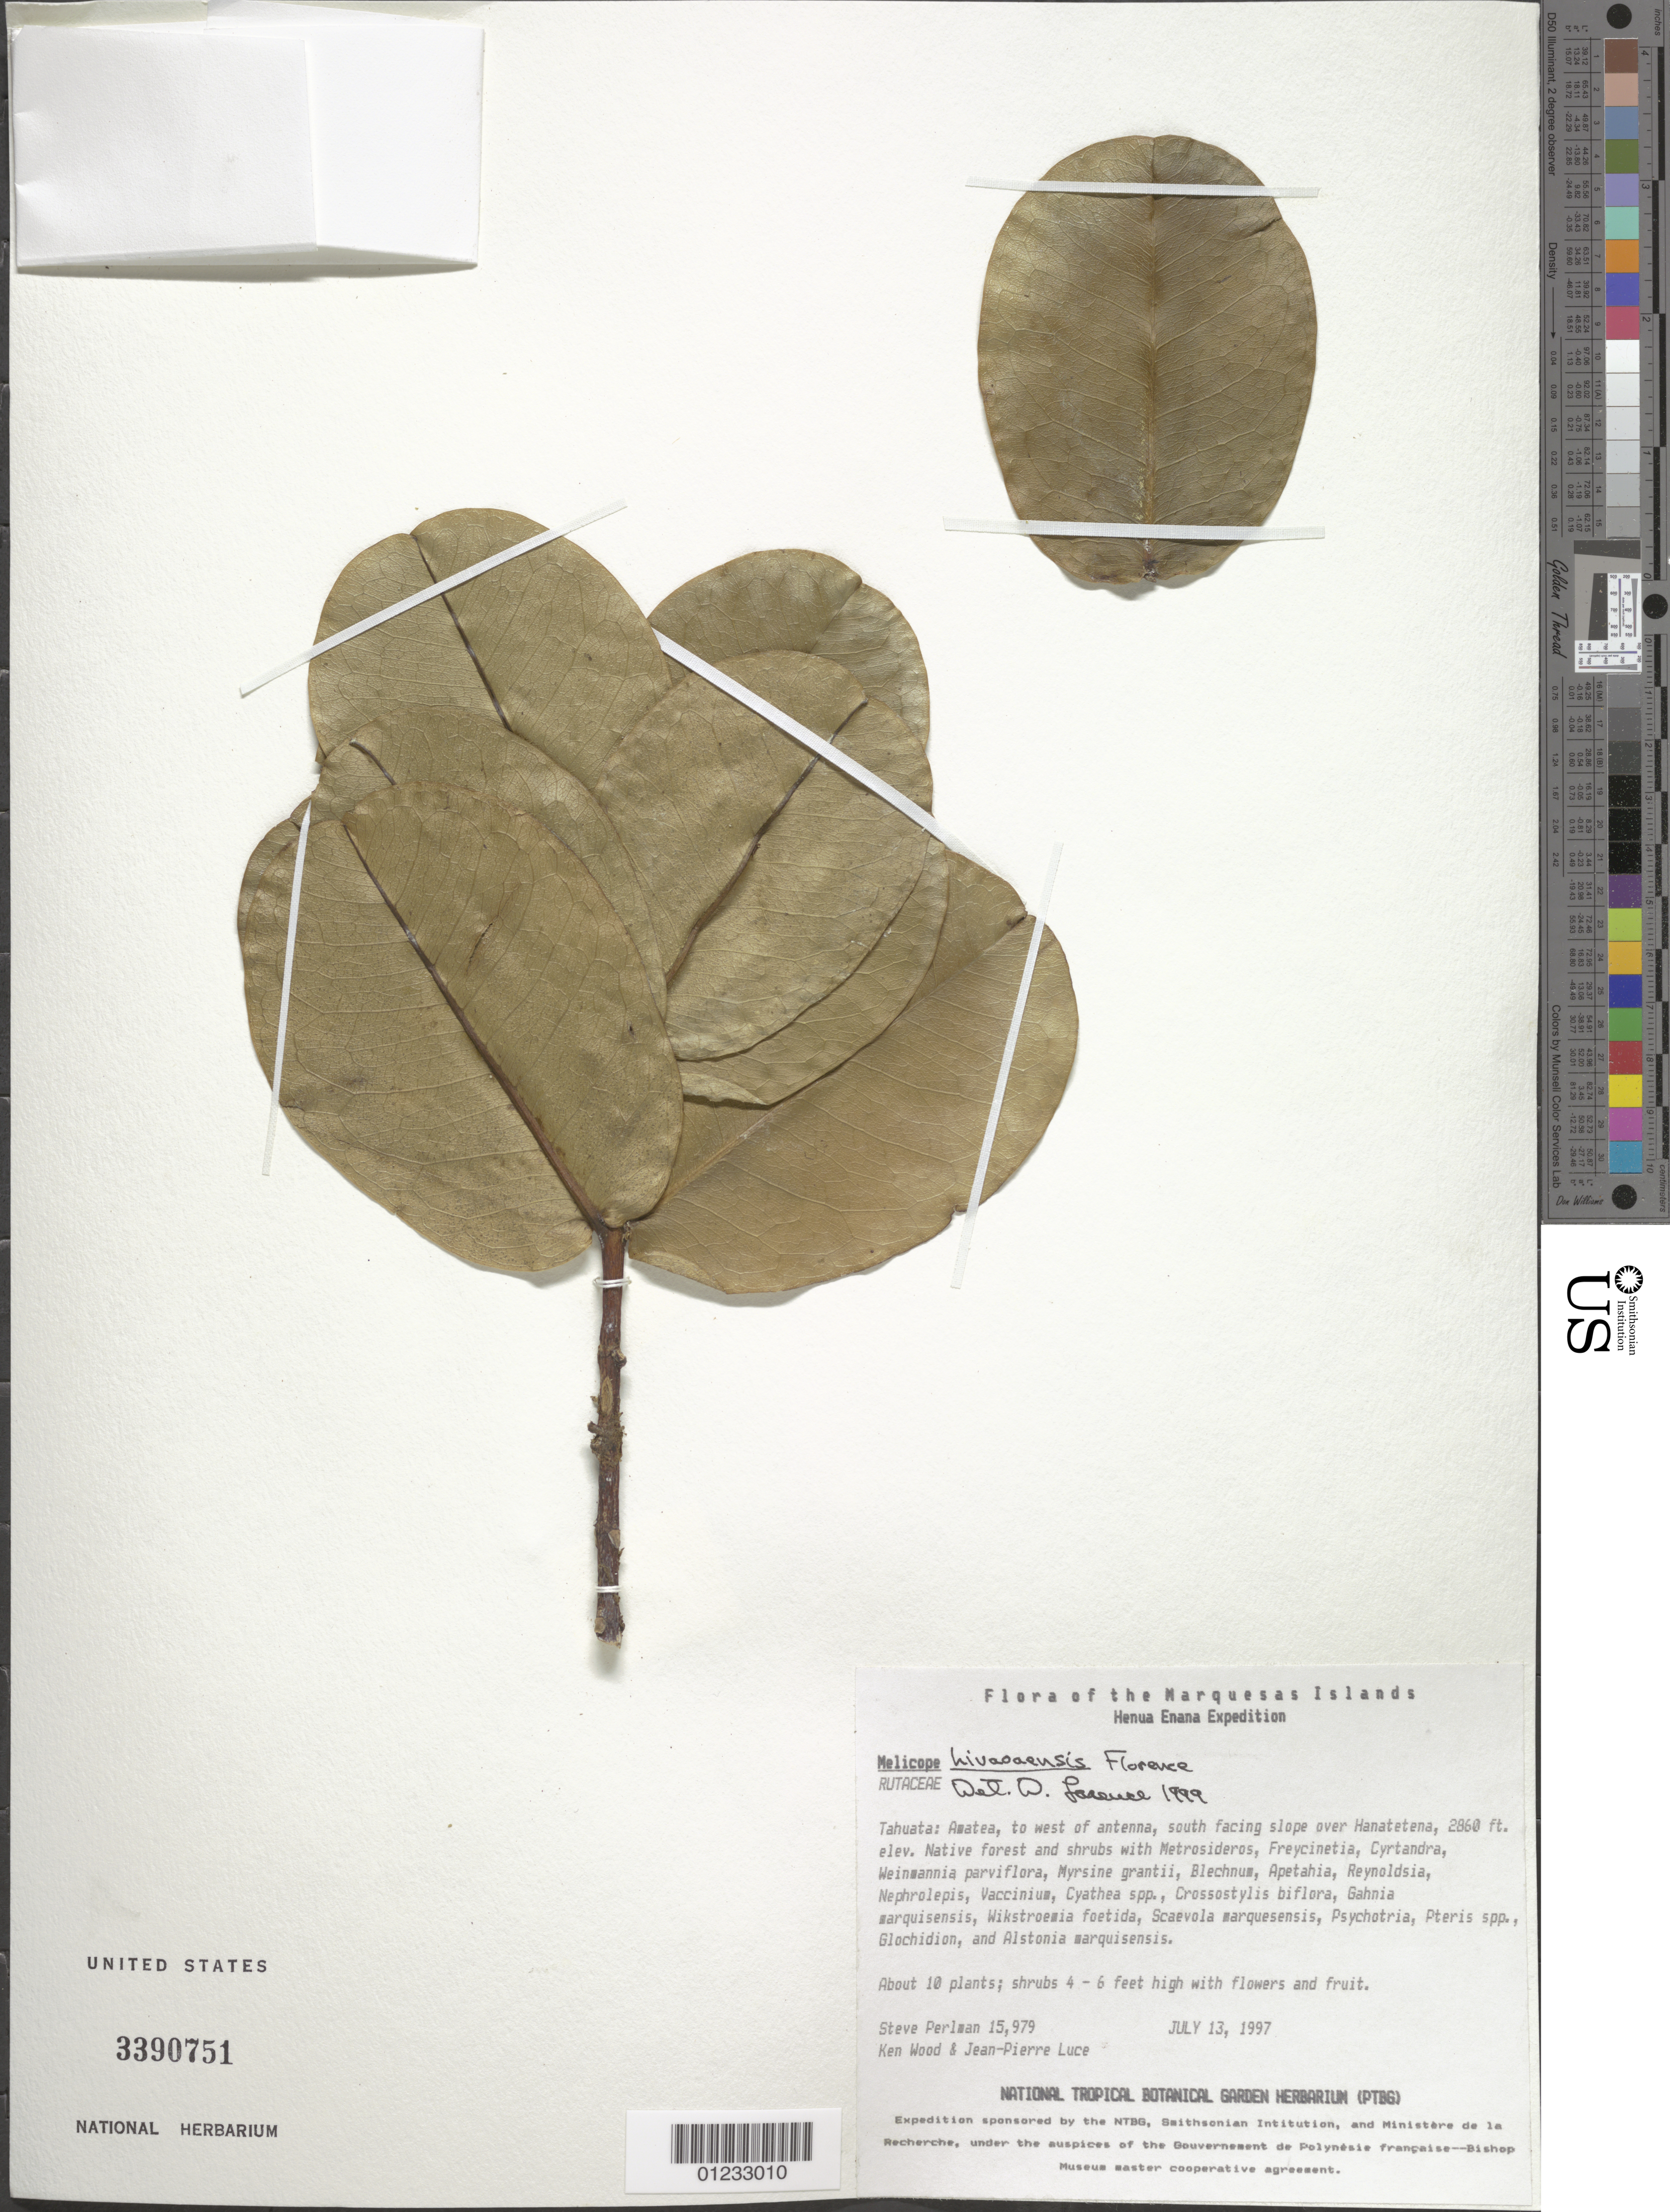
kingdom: Plantae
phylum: Tracheophyta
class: Magnoliopsida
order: Sapindales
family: Rutaceae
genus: Melicope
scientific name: Melicope hivaoaensis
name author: J. Florence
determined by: Lorence, David H., (PTBG), National Tropical Botanical Garden (UNITED STATES)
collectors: S. P. Perlman, K. R. Wood & J. Luce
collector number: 15979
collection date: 1997-07-13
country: French Polynesia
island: Tahuata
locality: Amatea, to W of antenna, S facing slope over Hanatetena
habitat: Native forest and shrubs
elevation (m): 872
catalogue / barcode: US 3390751